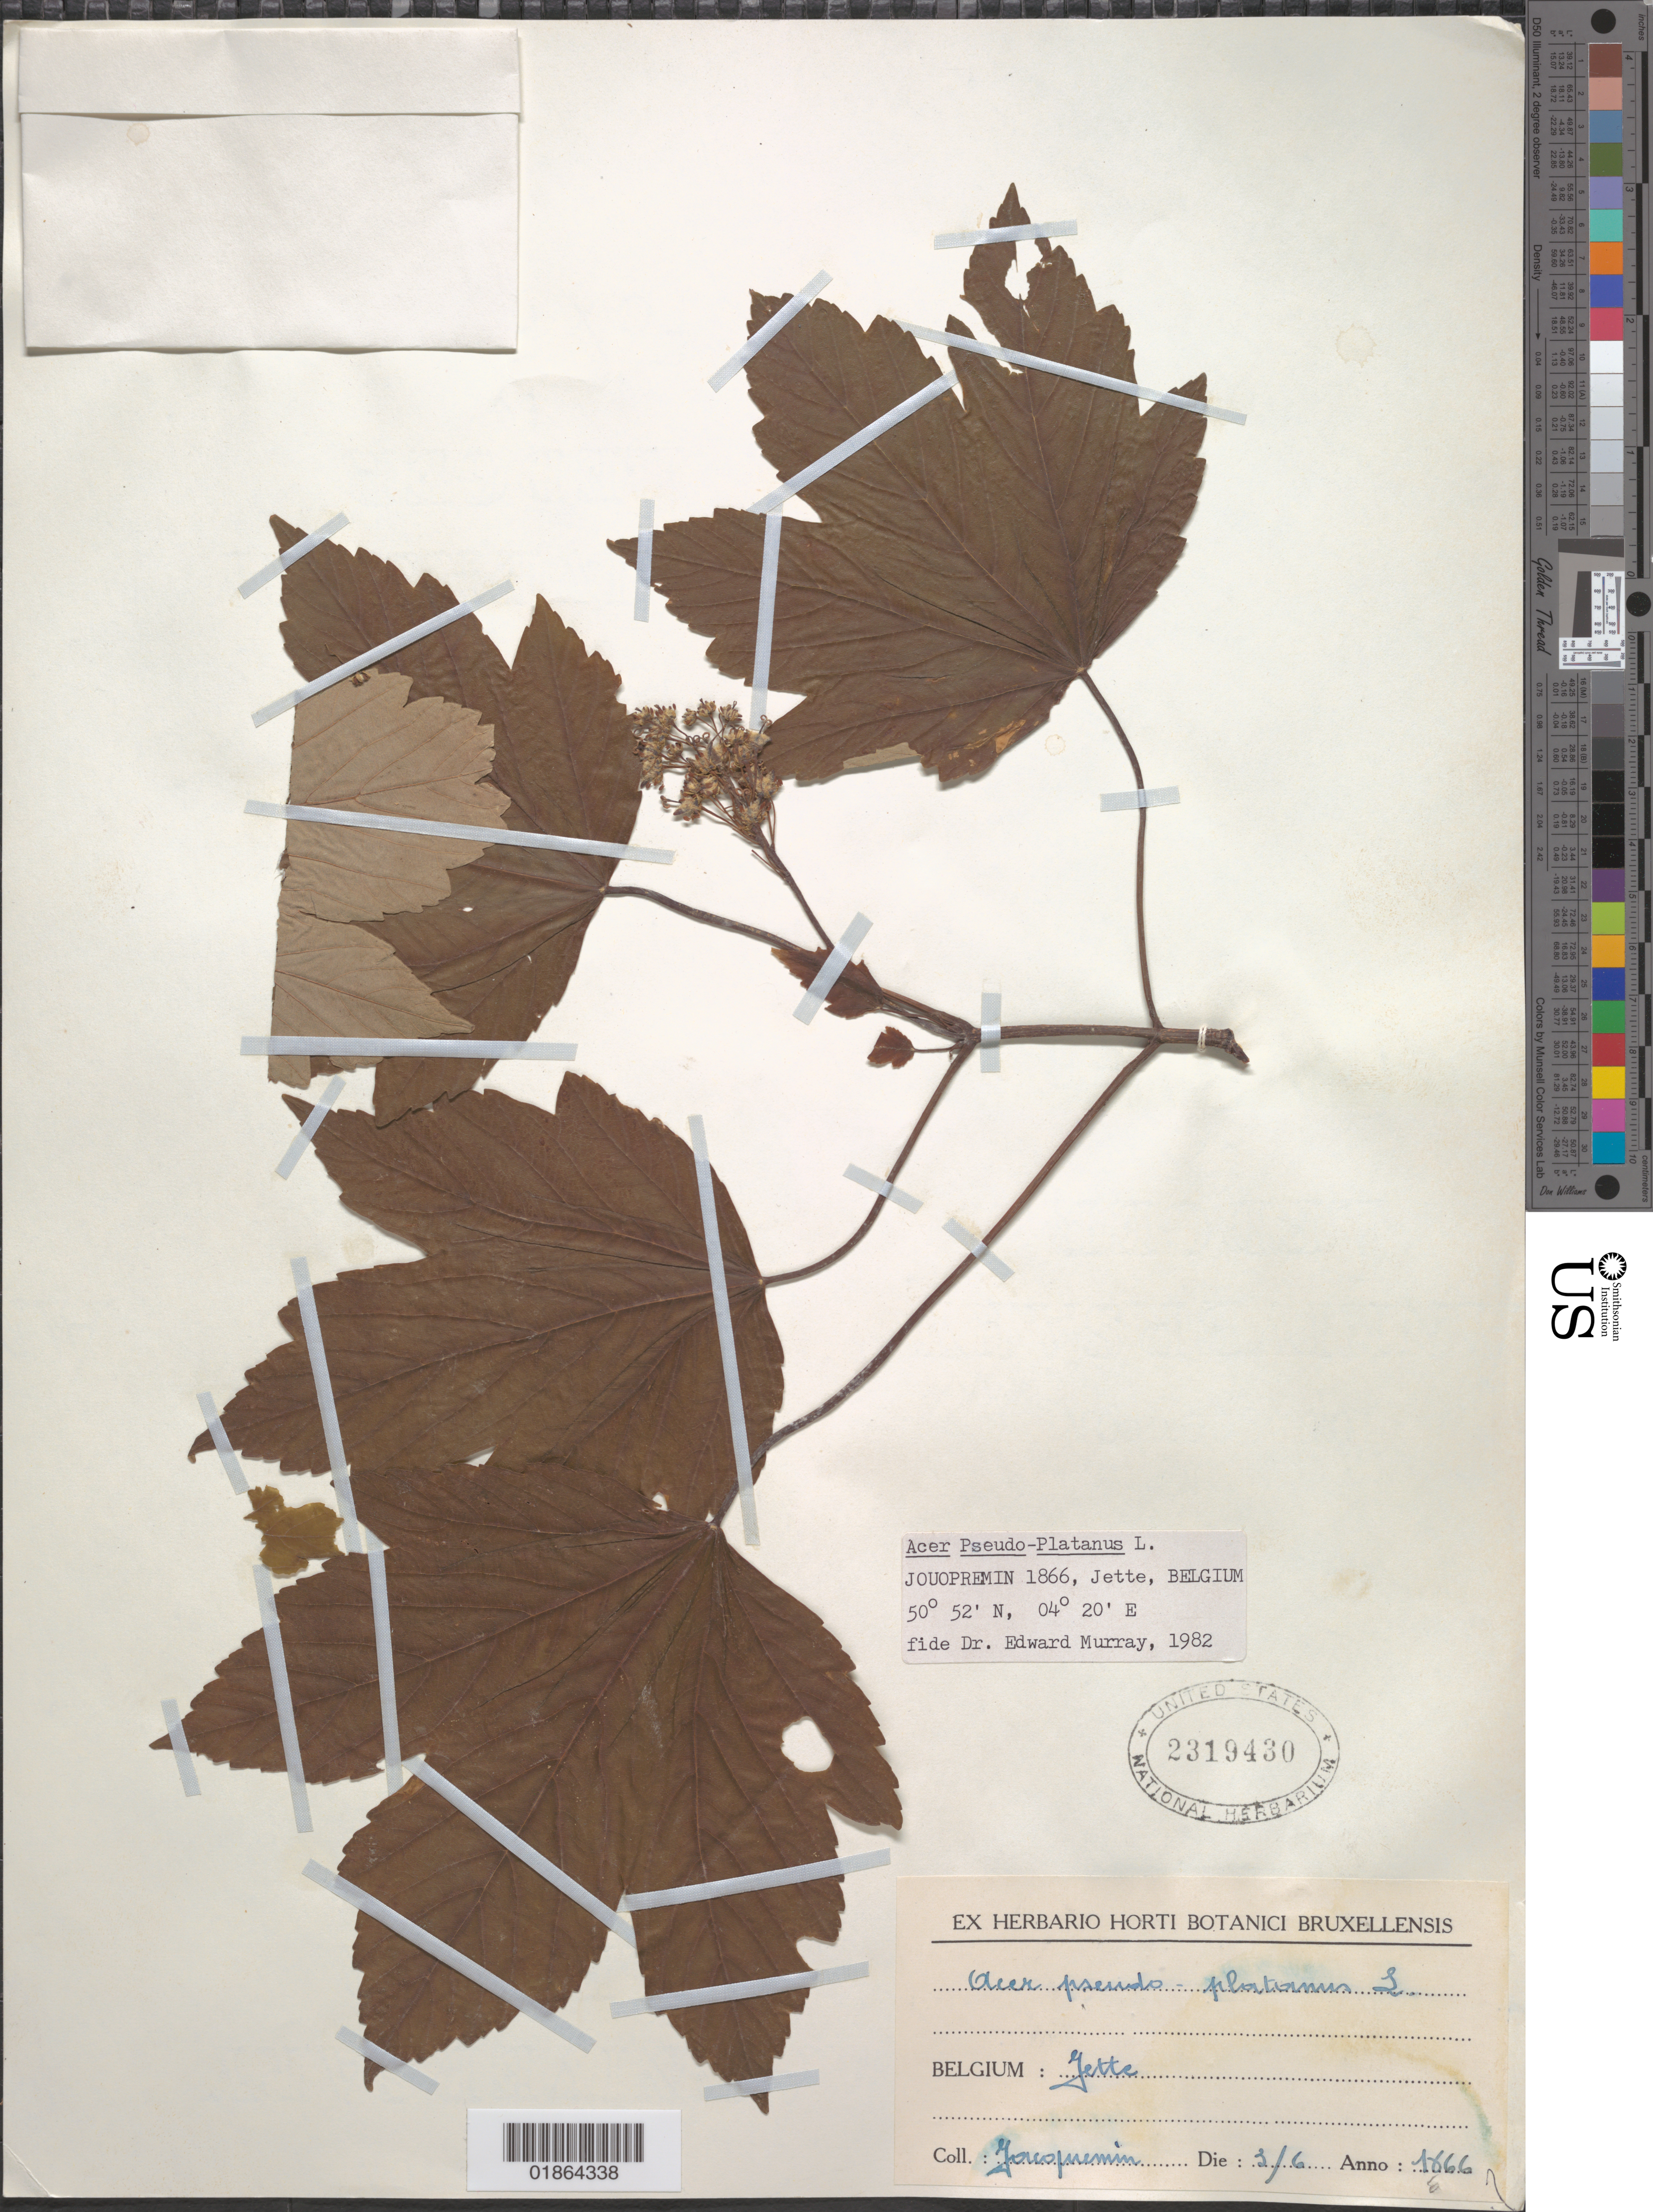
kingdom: Plantae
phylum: Tracheophyta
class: Magnoliopsida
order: Sapindales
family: Sapindaceae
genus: Acer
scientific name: Acer pseudoplatanus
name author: L.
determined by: Murray, Edward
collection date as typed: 3/6/1866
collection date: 1866-06-03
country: Belgium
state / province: Brussels, Capital District of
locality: Jette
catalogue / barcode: US 2319430